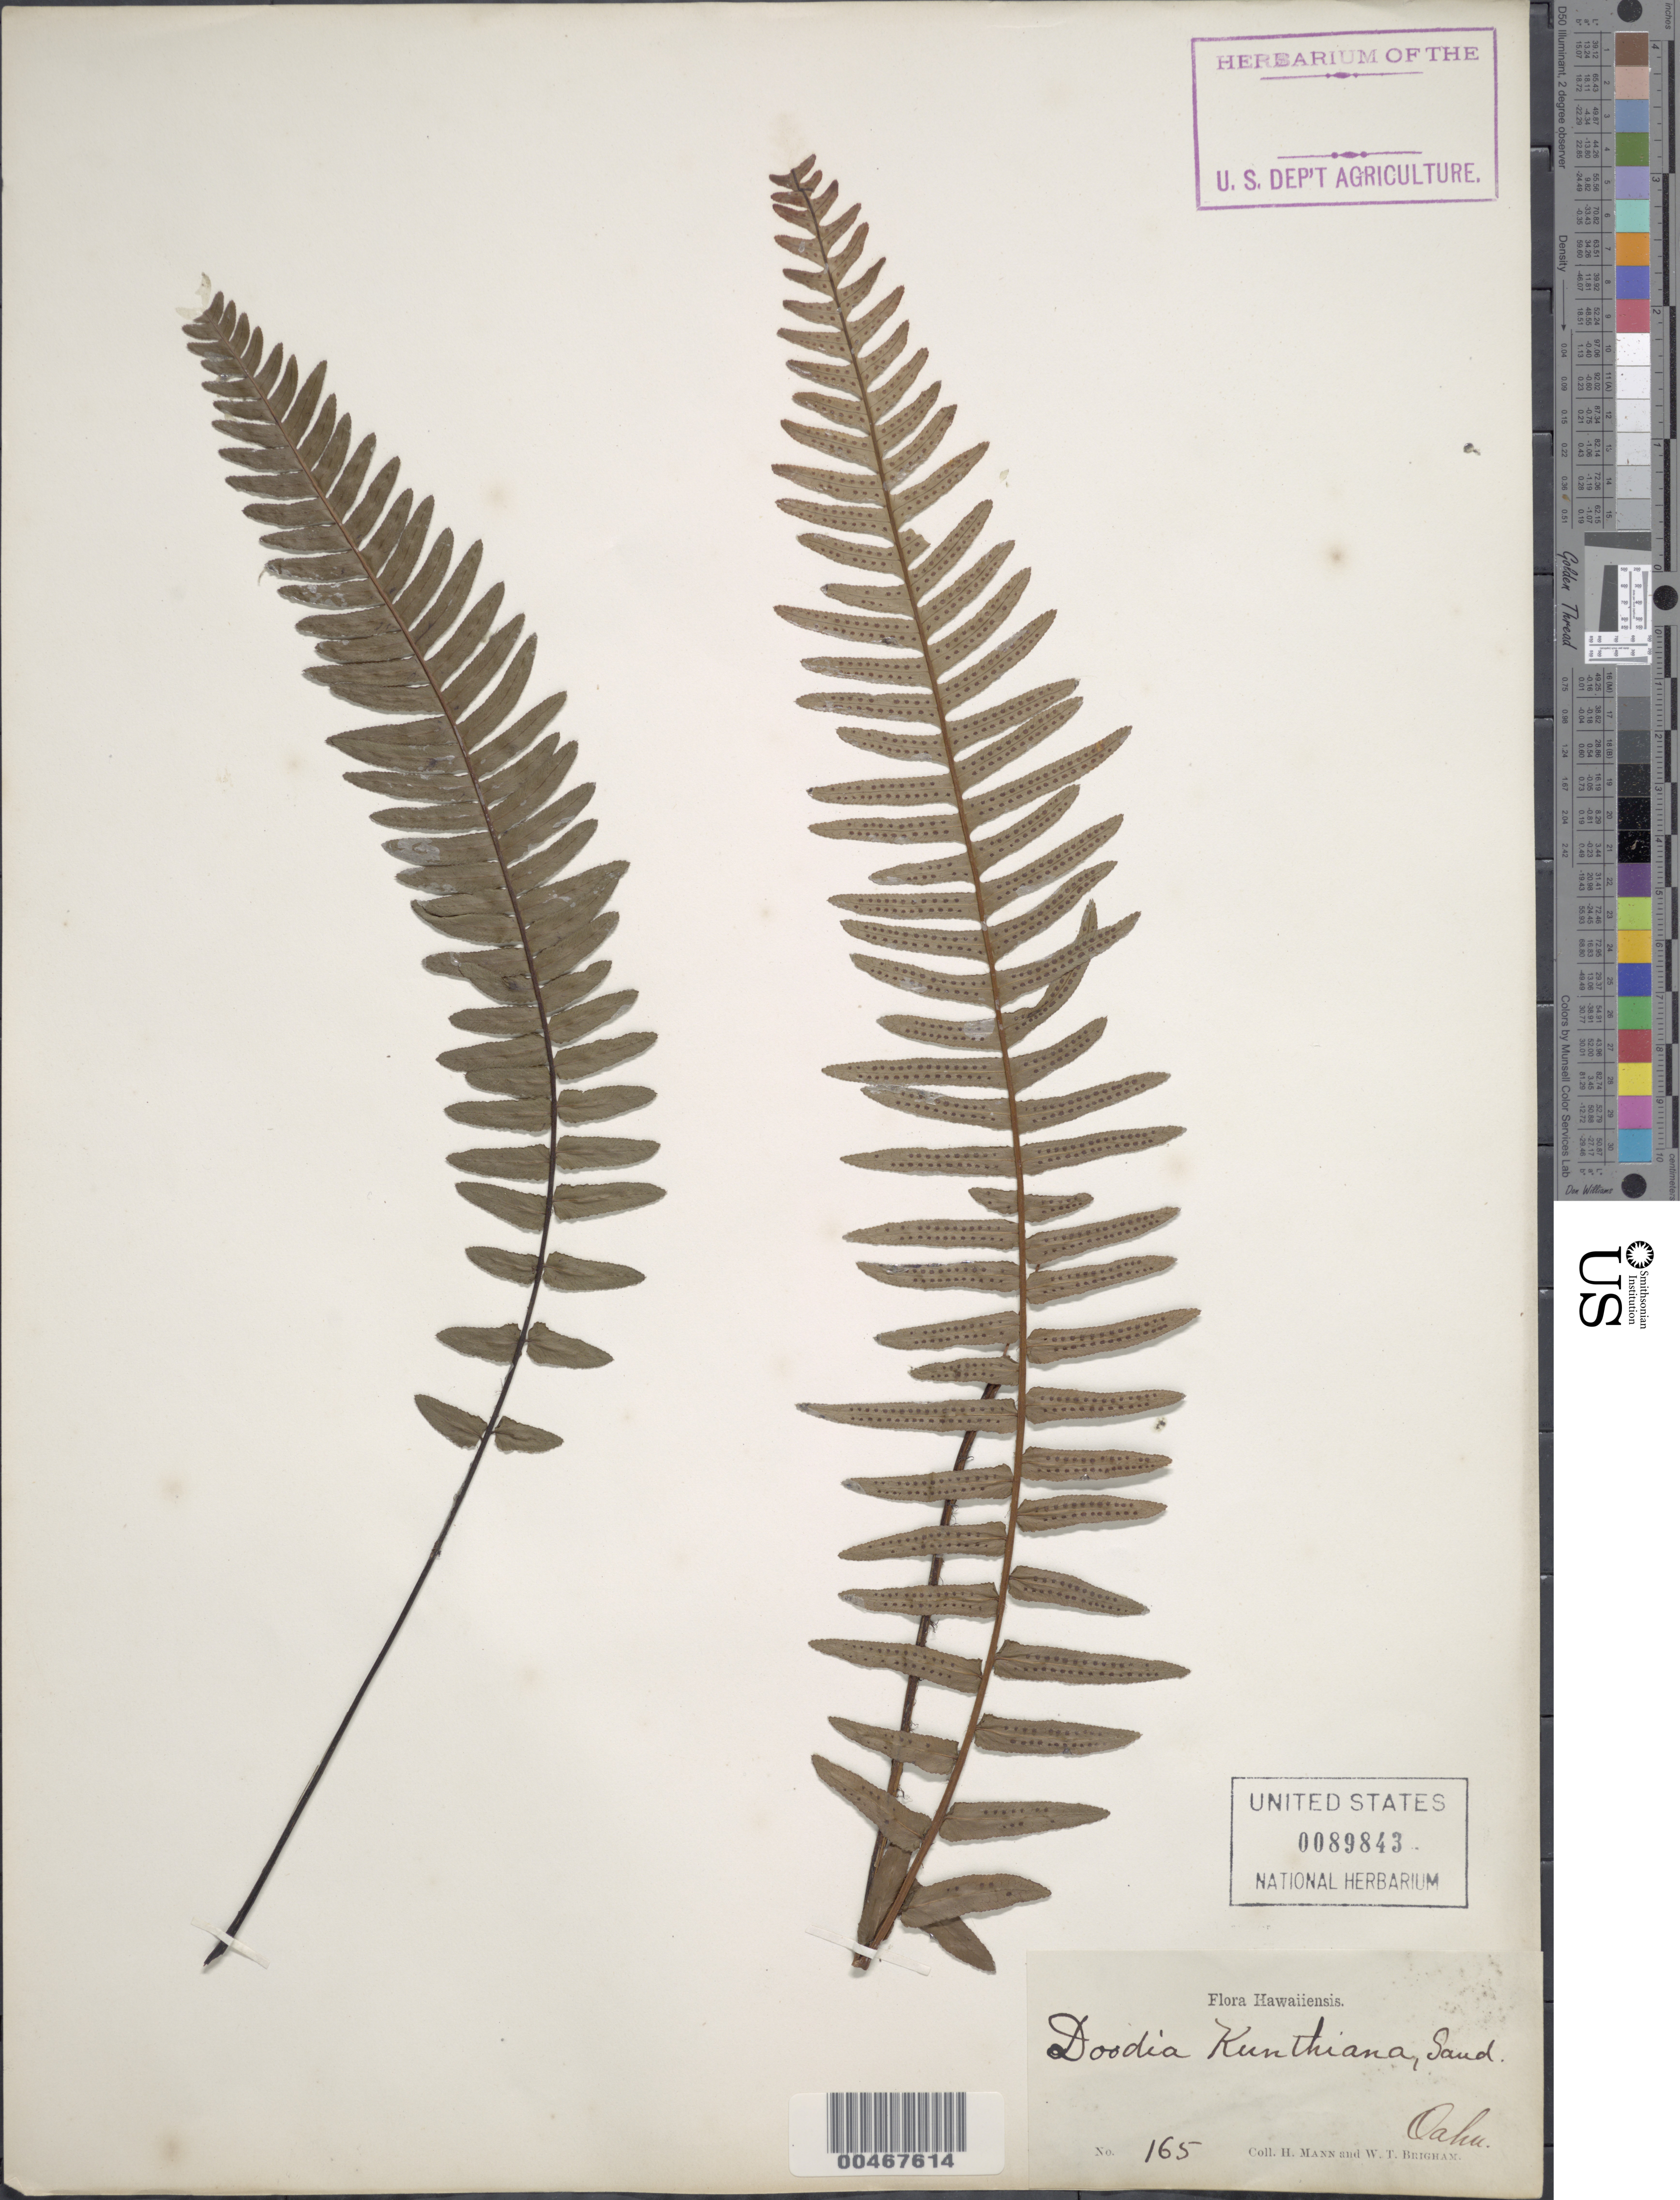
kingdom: Plantae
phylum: Tracheophyta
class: Polypodiopsida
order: Polypodiales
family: Blechnaceae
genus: Doodia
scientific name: Doodia kunthiana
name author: Gaudich.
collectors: H. Mann & W. T. Brigham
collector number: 165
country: United States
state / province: Hawaii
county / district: Honolulu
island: Oahu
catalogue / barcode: US 89843